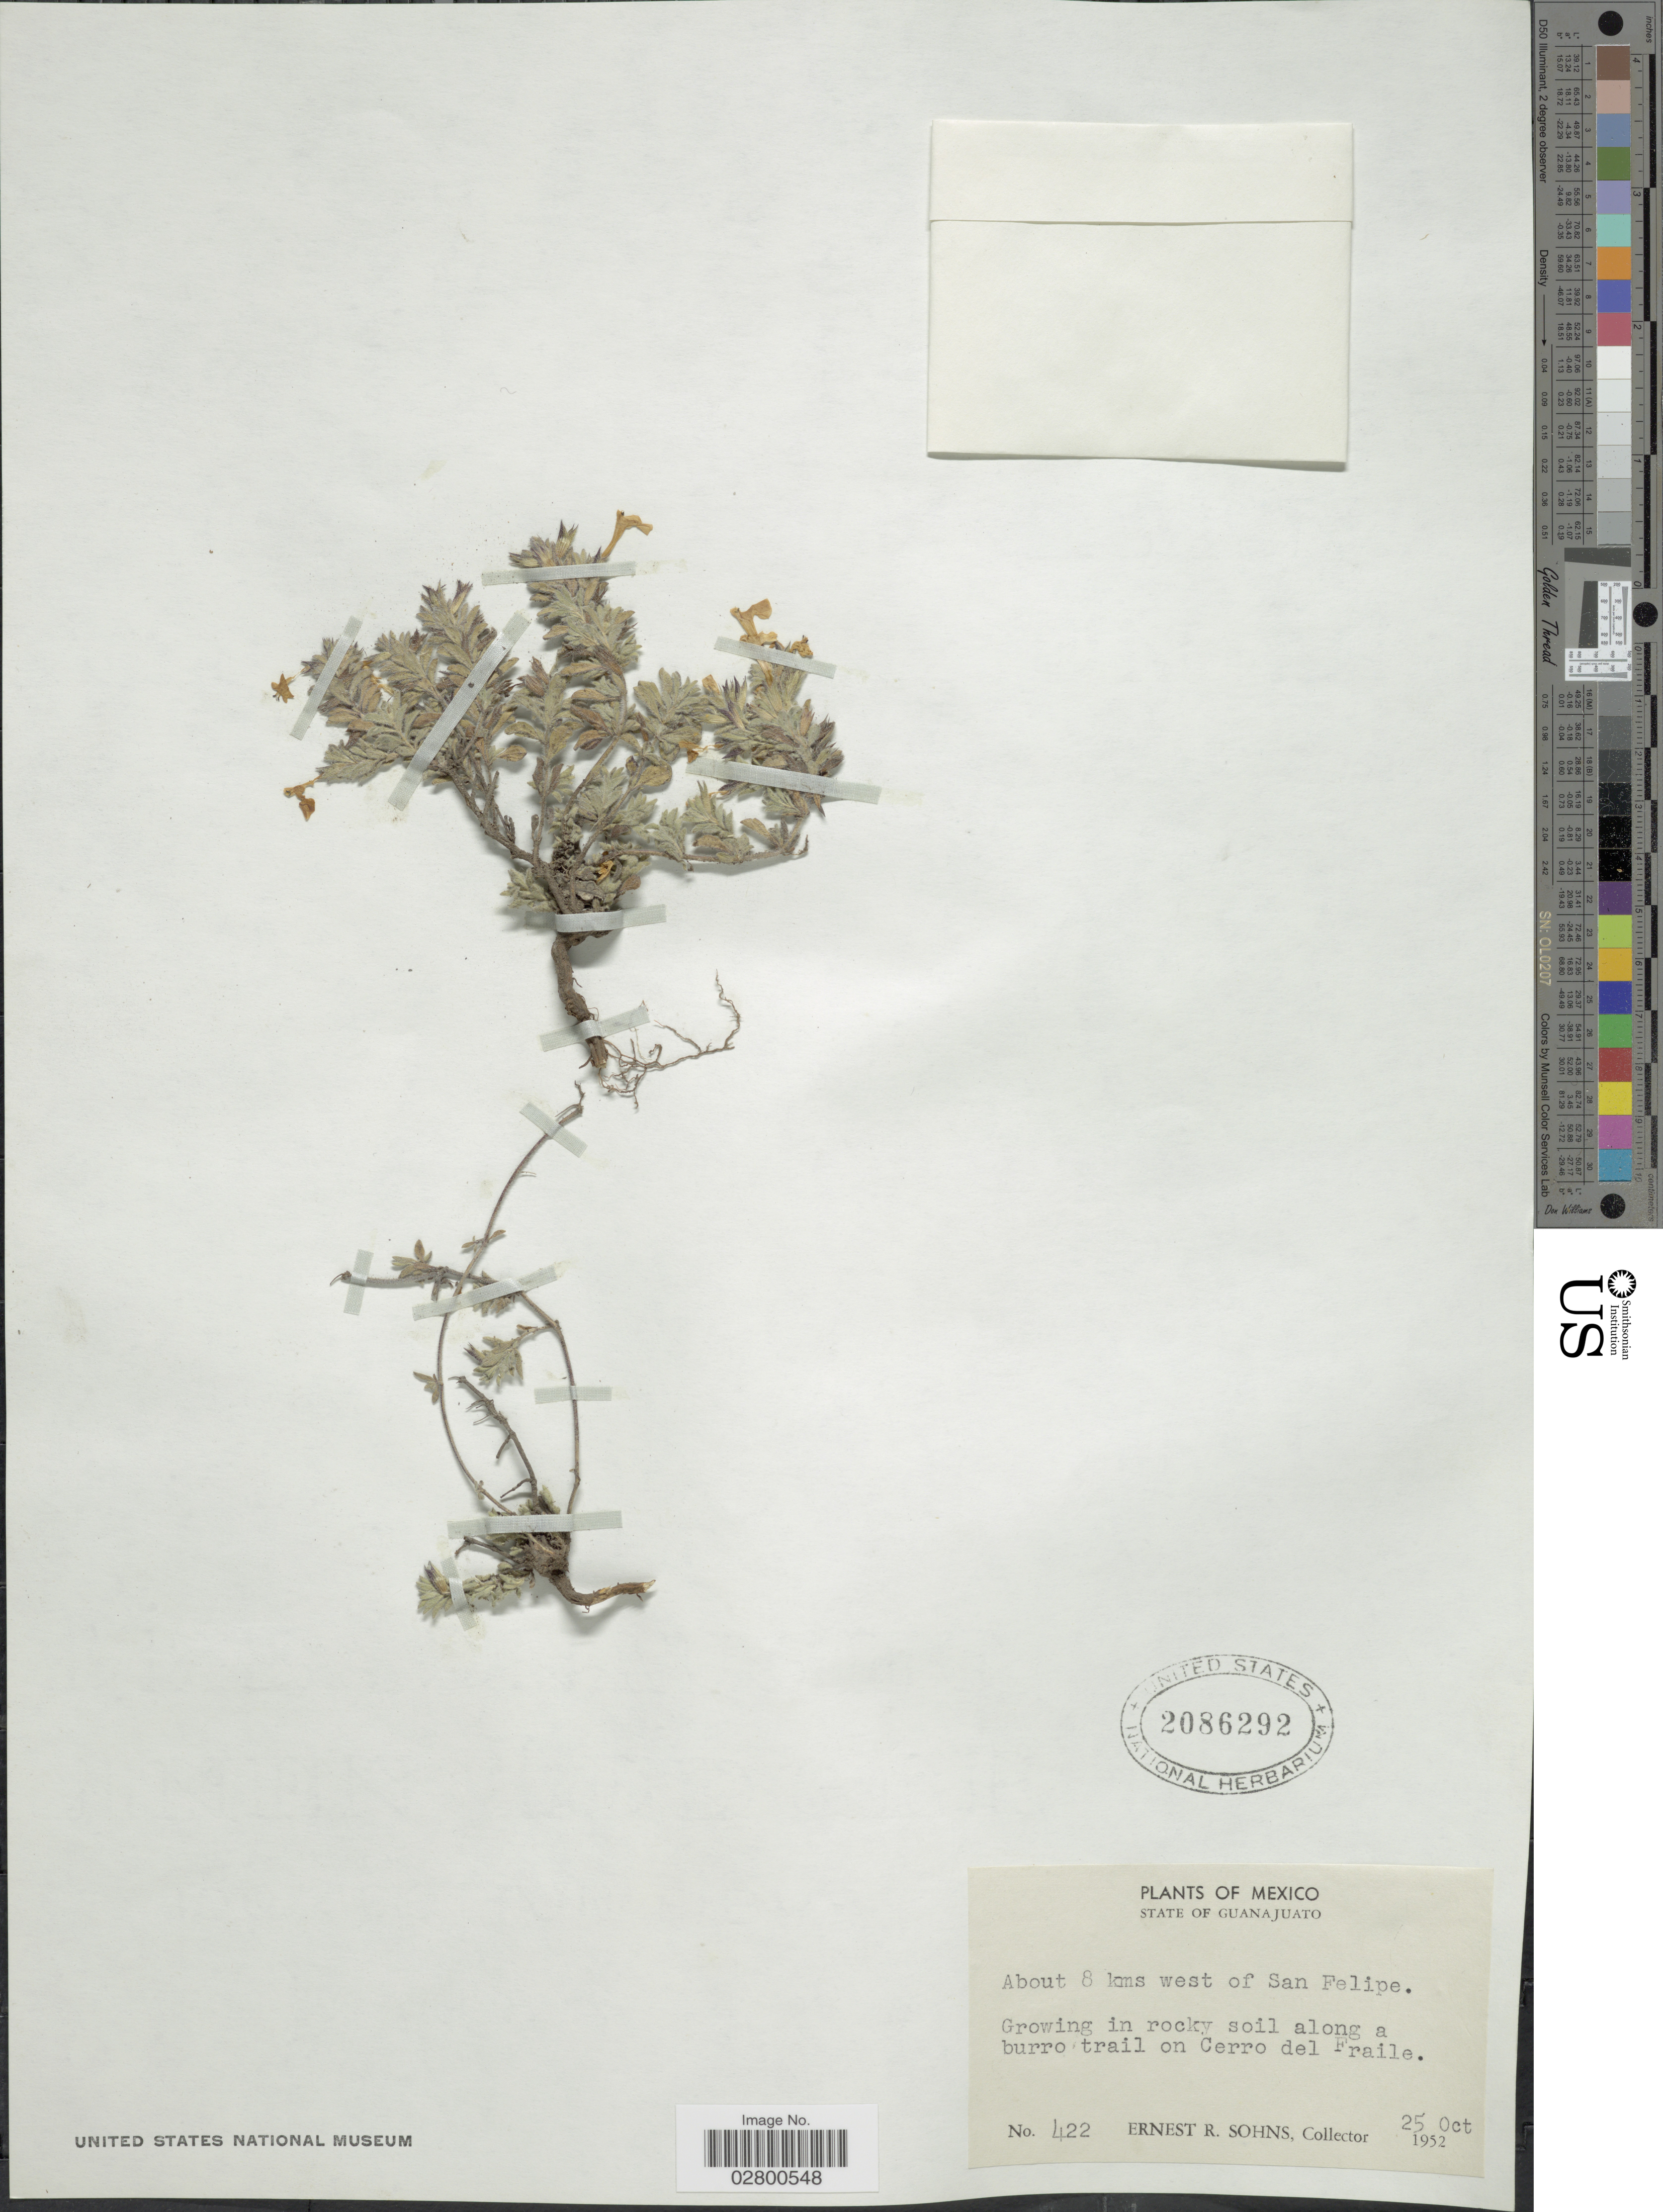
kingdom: Plantae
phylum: Tracheophyta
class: Magnoliopsida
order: Lamiales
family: Lamiaceae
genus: Salvia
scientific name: Salvia axillaris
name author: Moc. & Sessé ex Benth.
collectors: E. R. Sohns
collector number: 422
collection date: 1952-10-25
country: Mexico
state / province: Guanajuato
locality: About 8 kms west of San Felipe. Growing in rocky soil along a burro trail on Cerro del Fraile.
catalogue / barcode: US 2086292